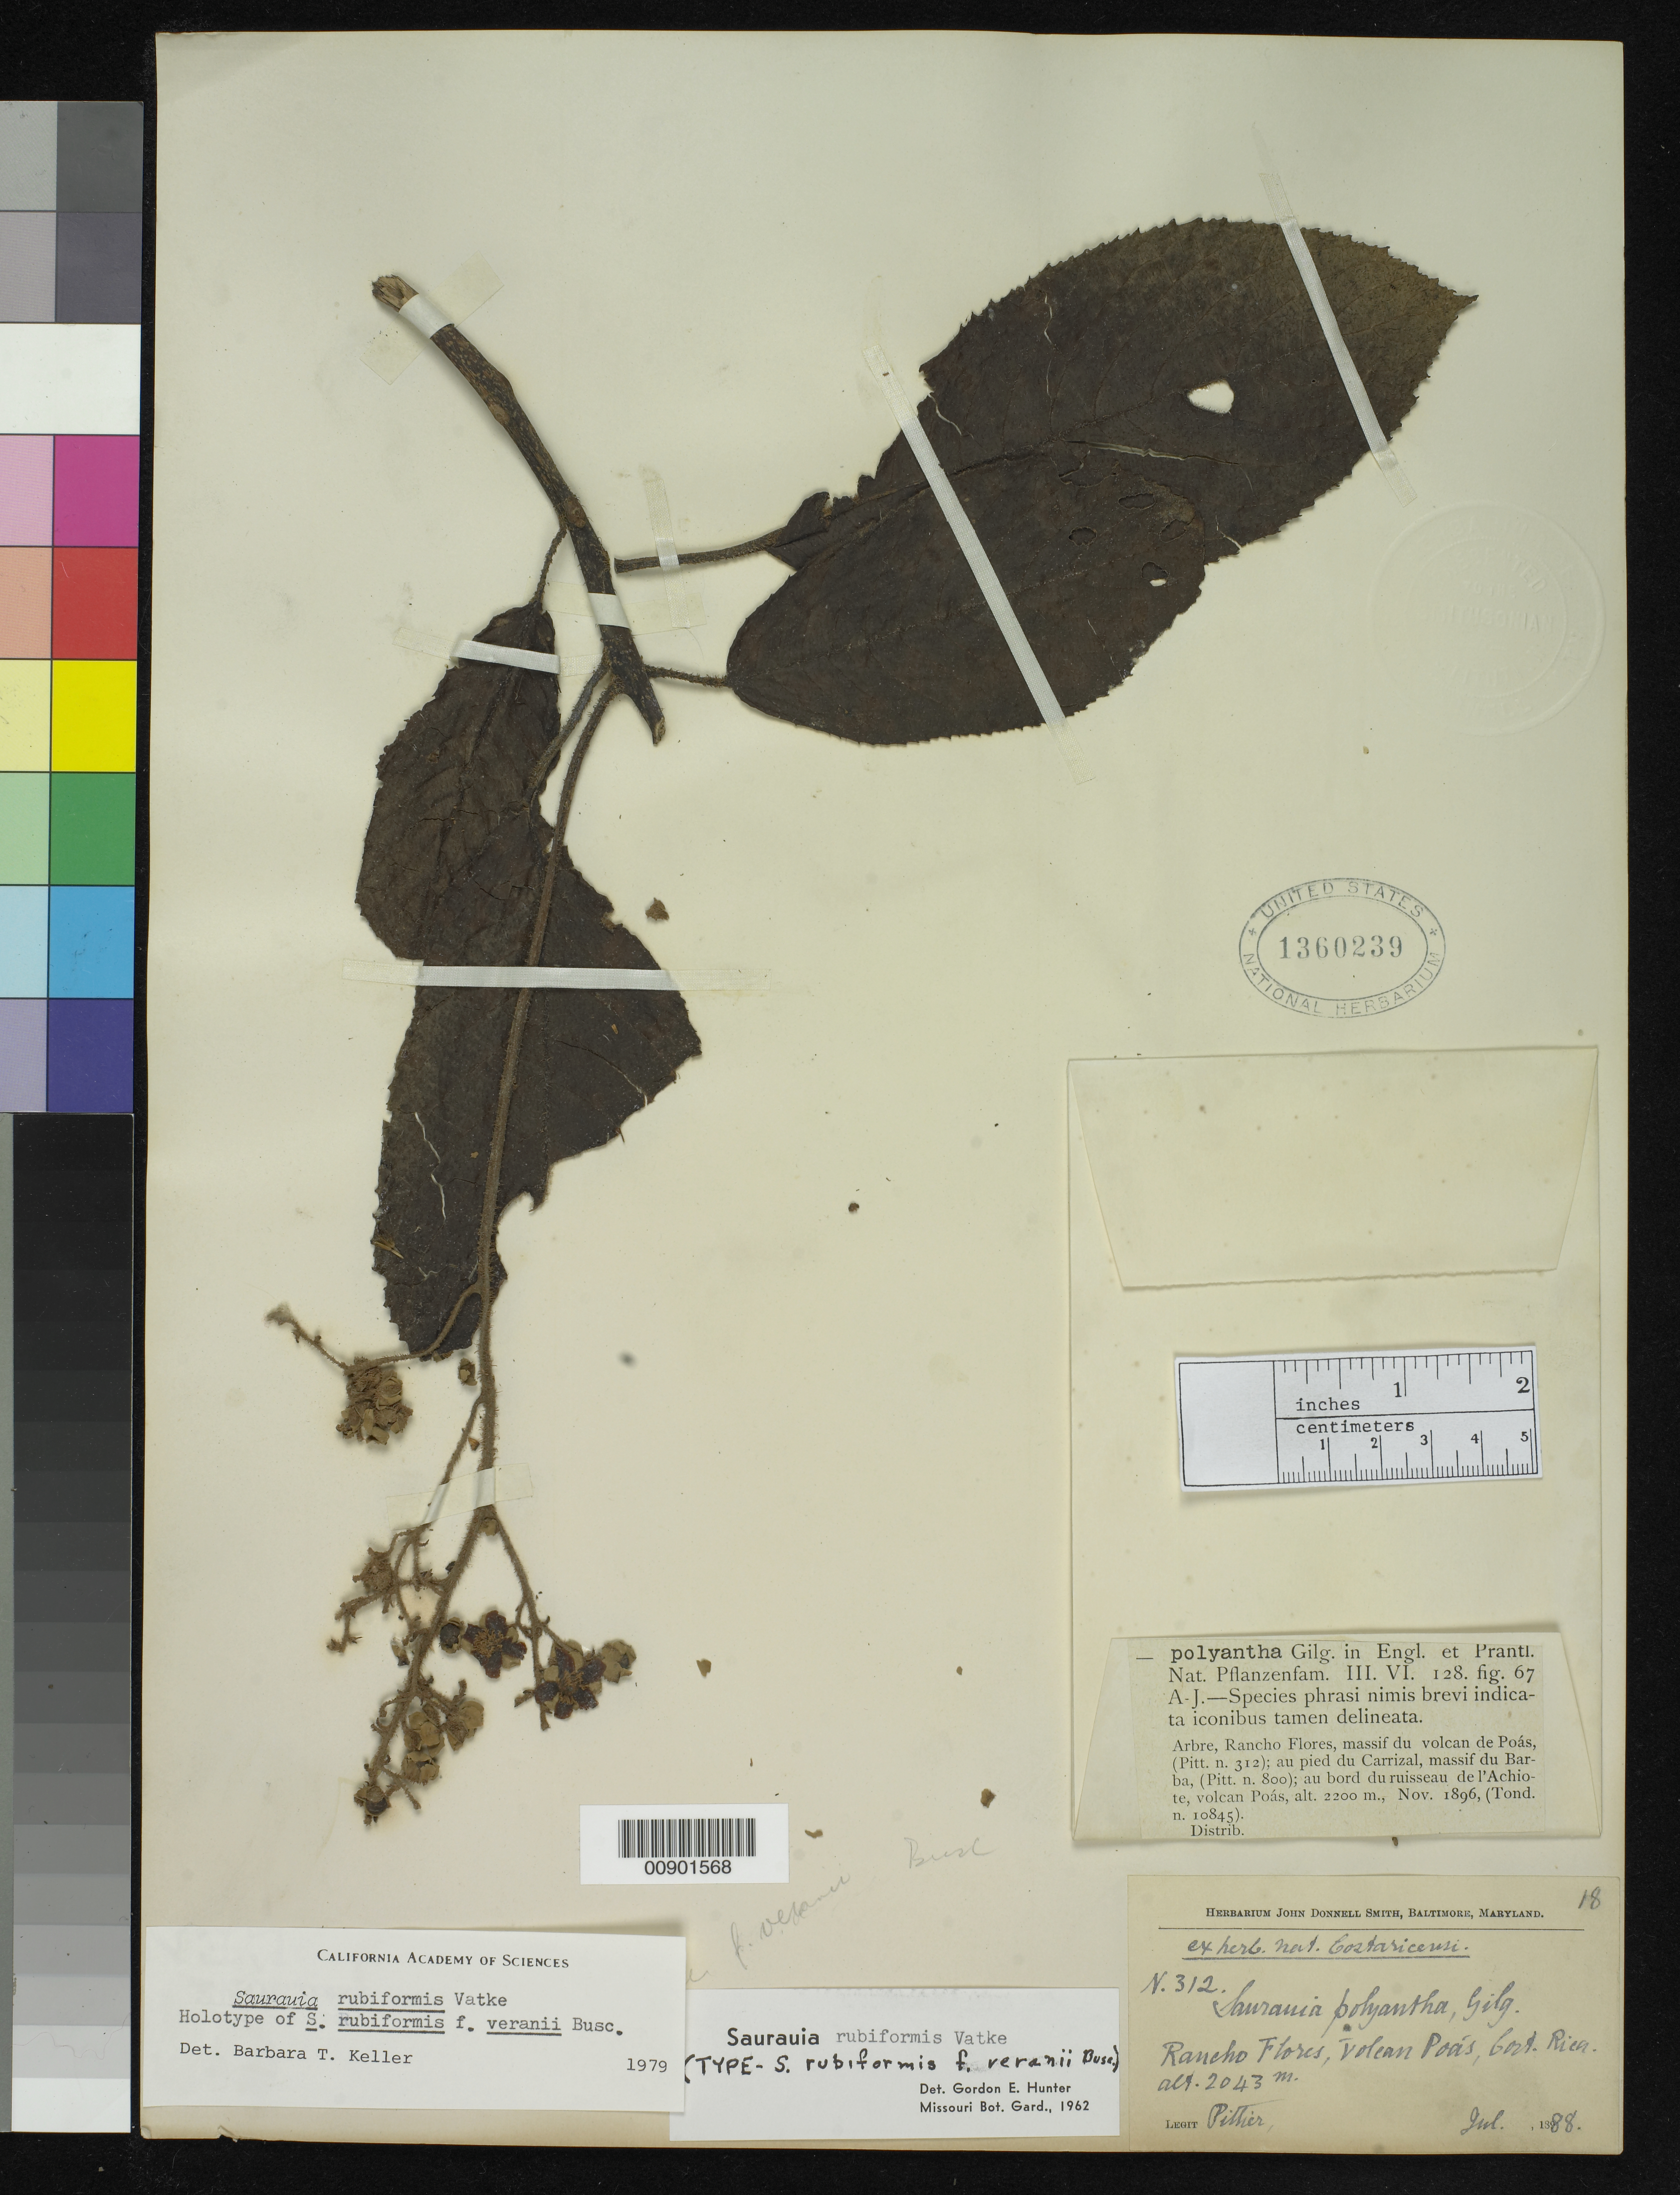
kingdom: Plantae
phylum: Tracheophyta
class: Magnoliopsida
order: Ericales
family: Actinidiaceae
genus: Saurauia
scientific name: Saurauia rubiformis f. veranii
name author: Buscal.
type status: Isotype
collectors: H. F. Pittier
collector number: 312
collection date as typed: Jul 1888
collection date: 1888-07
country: Costa Rica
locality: Vol. Poás, Rancho des Flores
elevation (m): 2050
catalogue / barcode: US 1360239